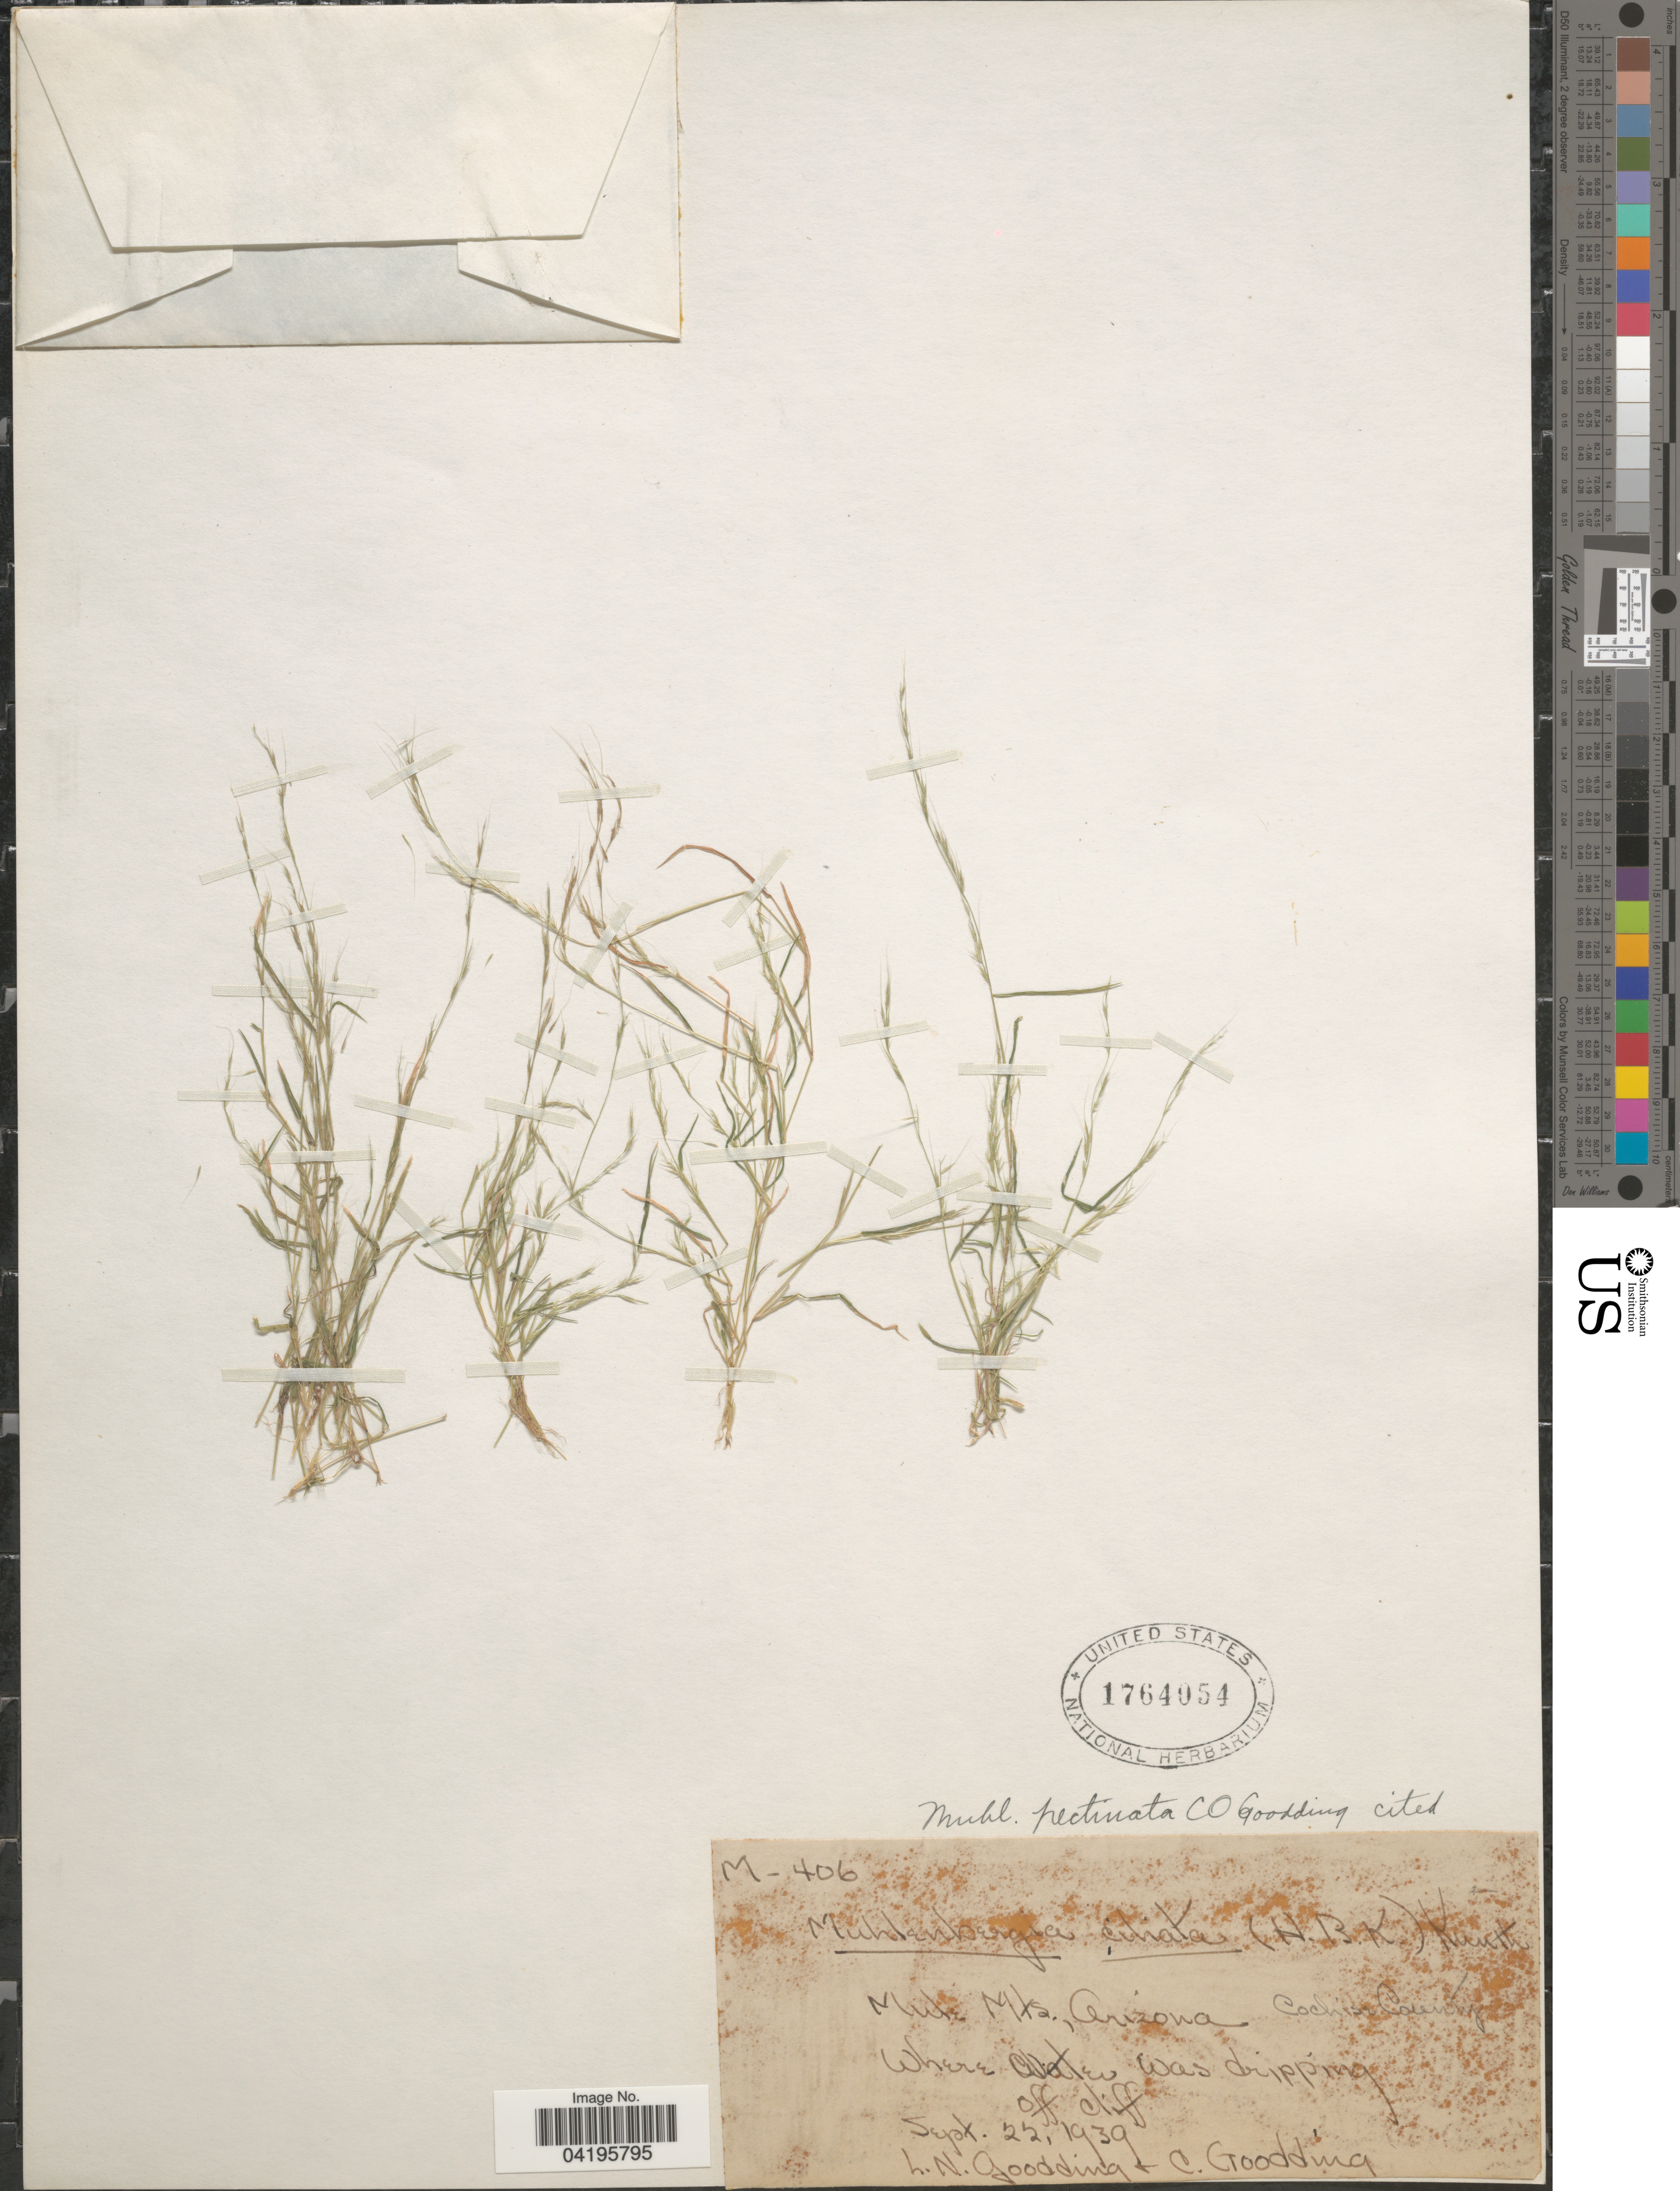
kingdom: Plantae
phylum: Tracheophyta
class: Liliopsida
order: Poales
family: Poaceae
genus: Muhlenbergia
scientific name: Muhlenbergia pectinata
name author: C.O. Goodd.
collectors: L. N. Goodding & C. Goodding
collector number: M-406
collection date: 1939-09-22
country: United States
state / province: Arizona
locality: Mule Mts. Cochise County.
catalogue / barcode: US 1764054